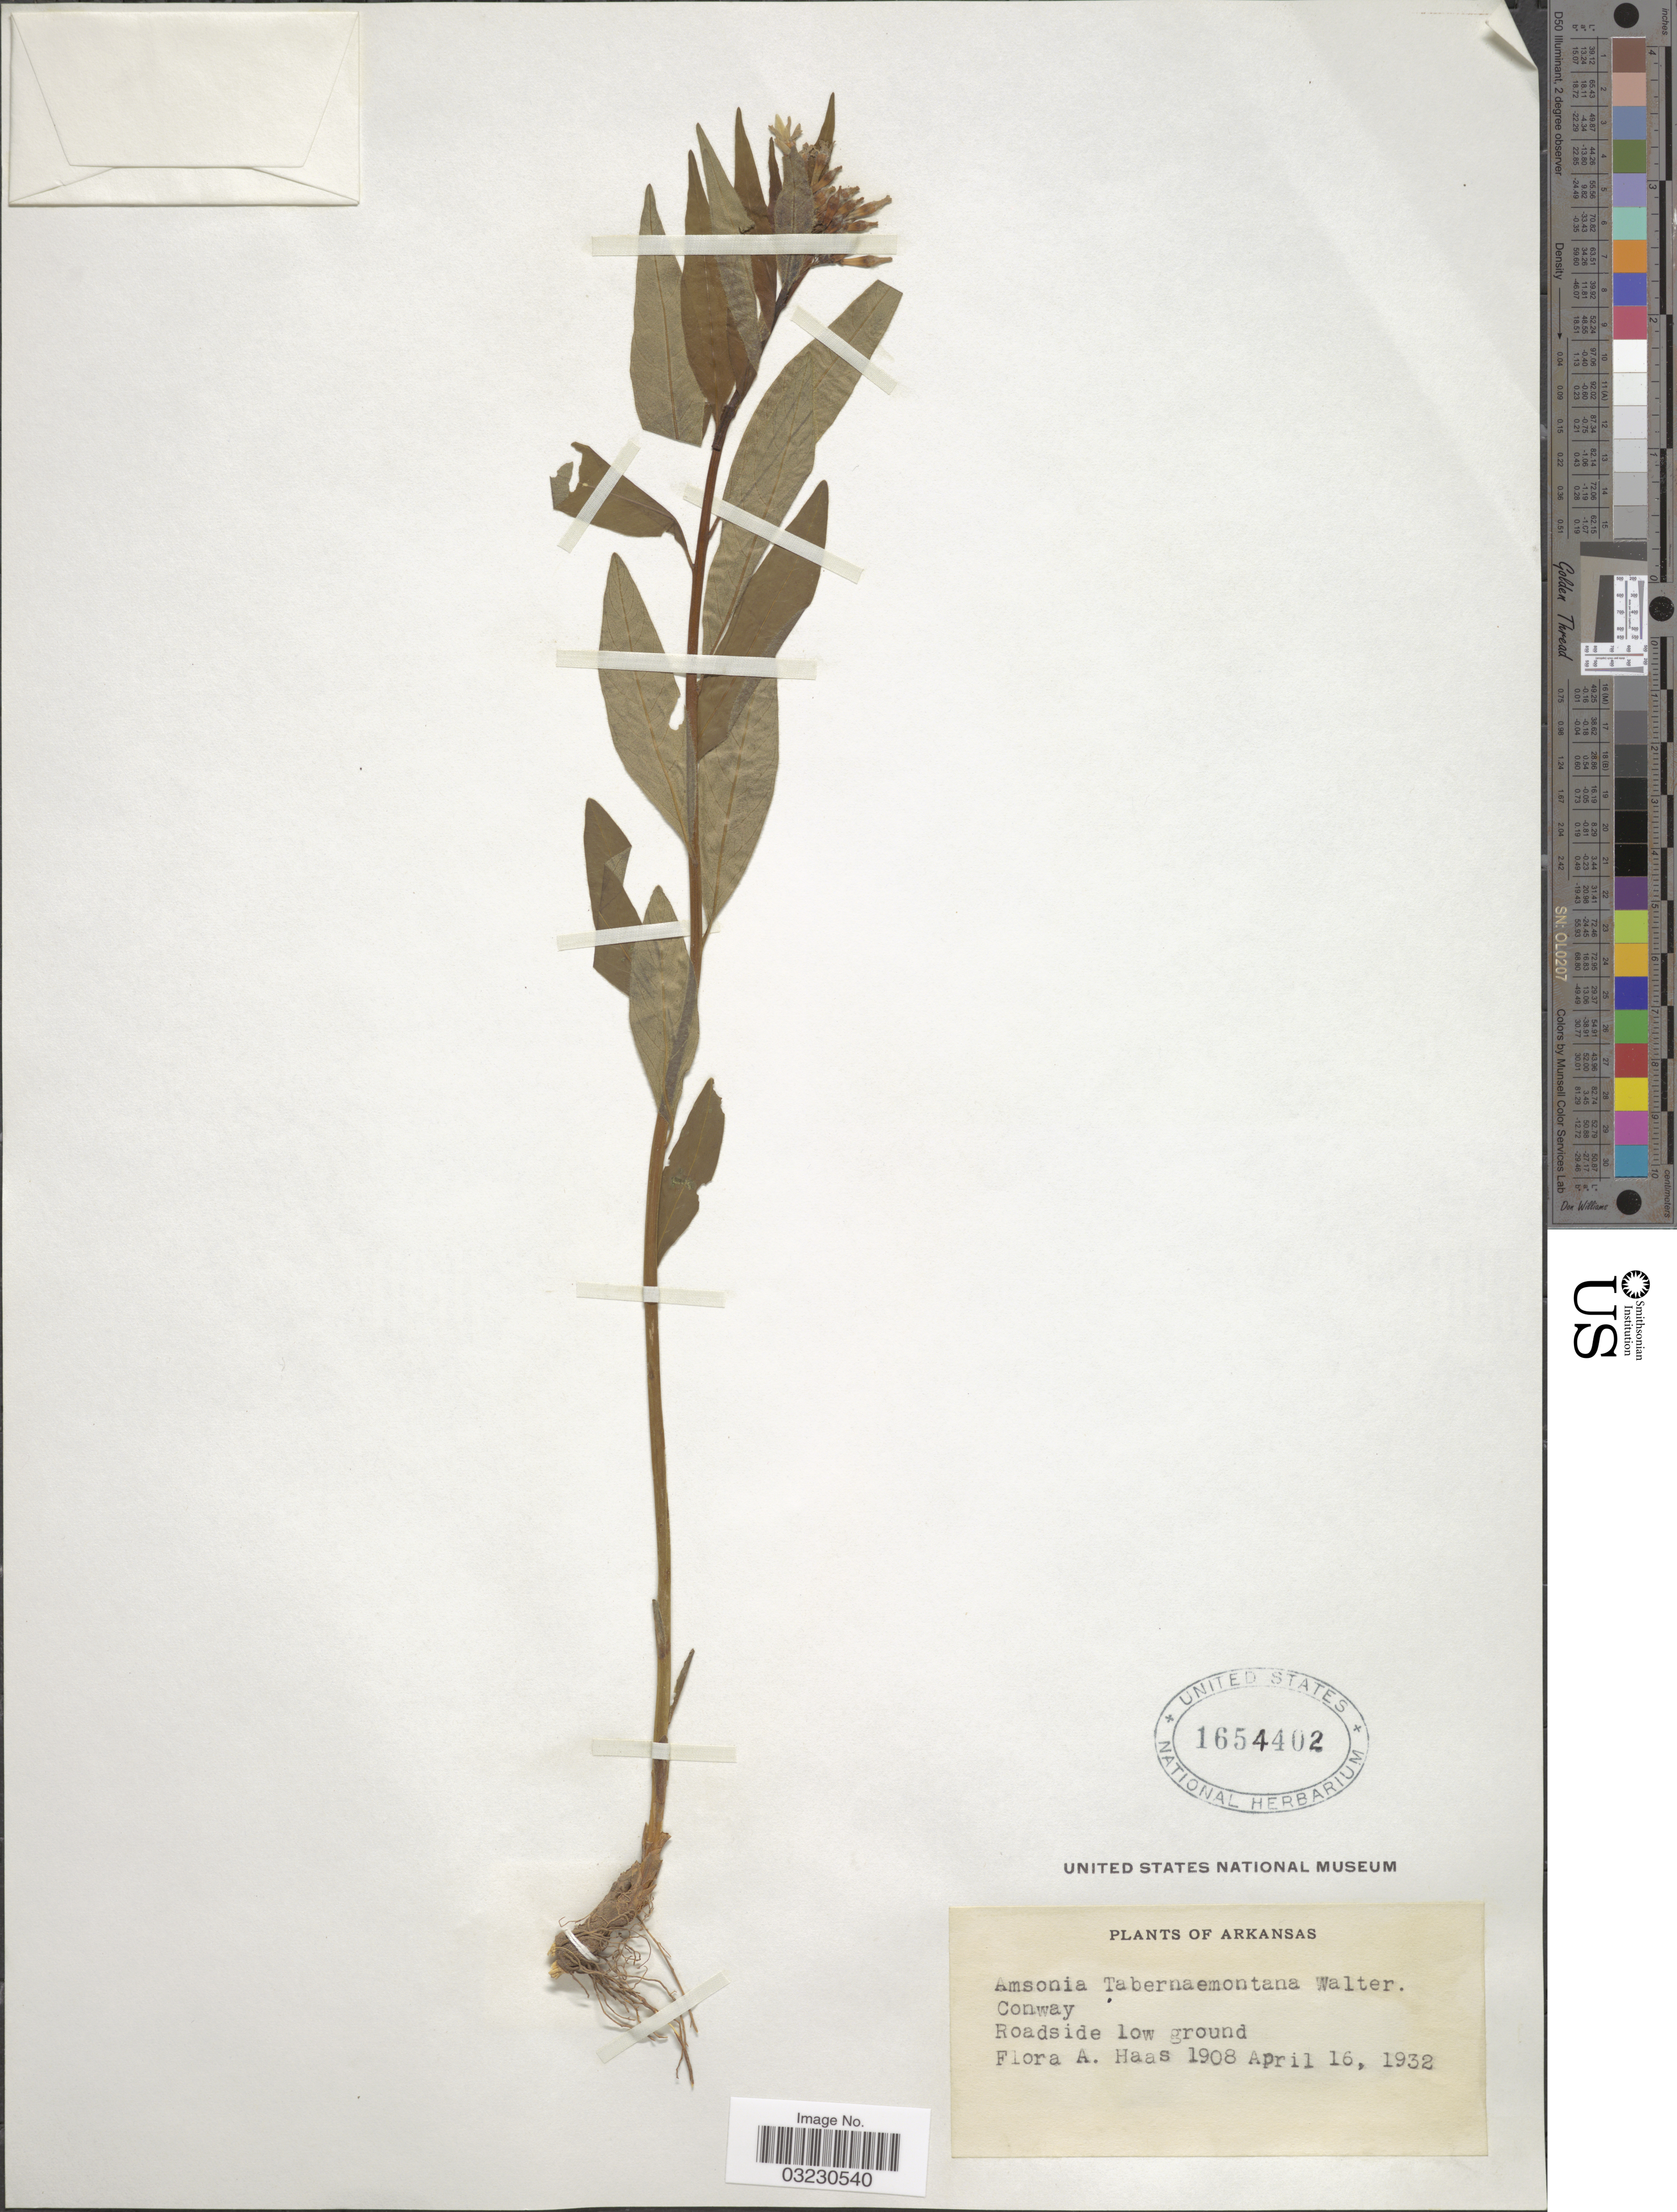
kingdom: Plantae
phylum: Tracheophyta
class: Magnoliopsida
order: Gentianales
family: Apocynaceae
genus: Amsonia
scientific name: Amsonia tabernaemontana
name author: Walter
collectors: F. A. Haas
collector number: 1908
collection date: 1932-04-16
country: United States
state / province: Arkansas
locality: Conway, Roadside low ground.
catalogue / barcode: US 1654402